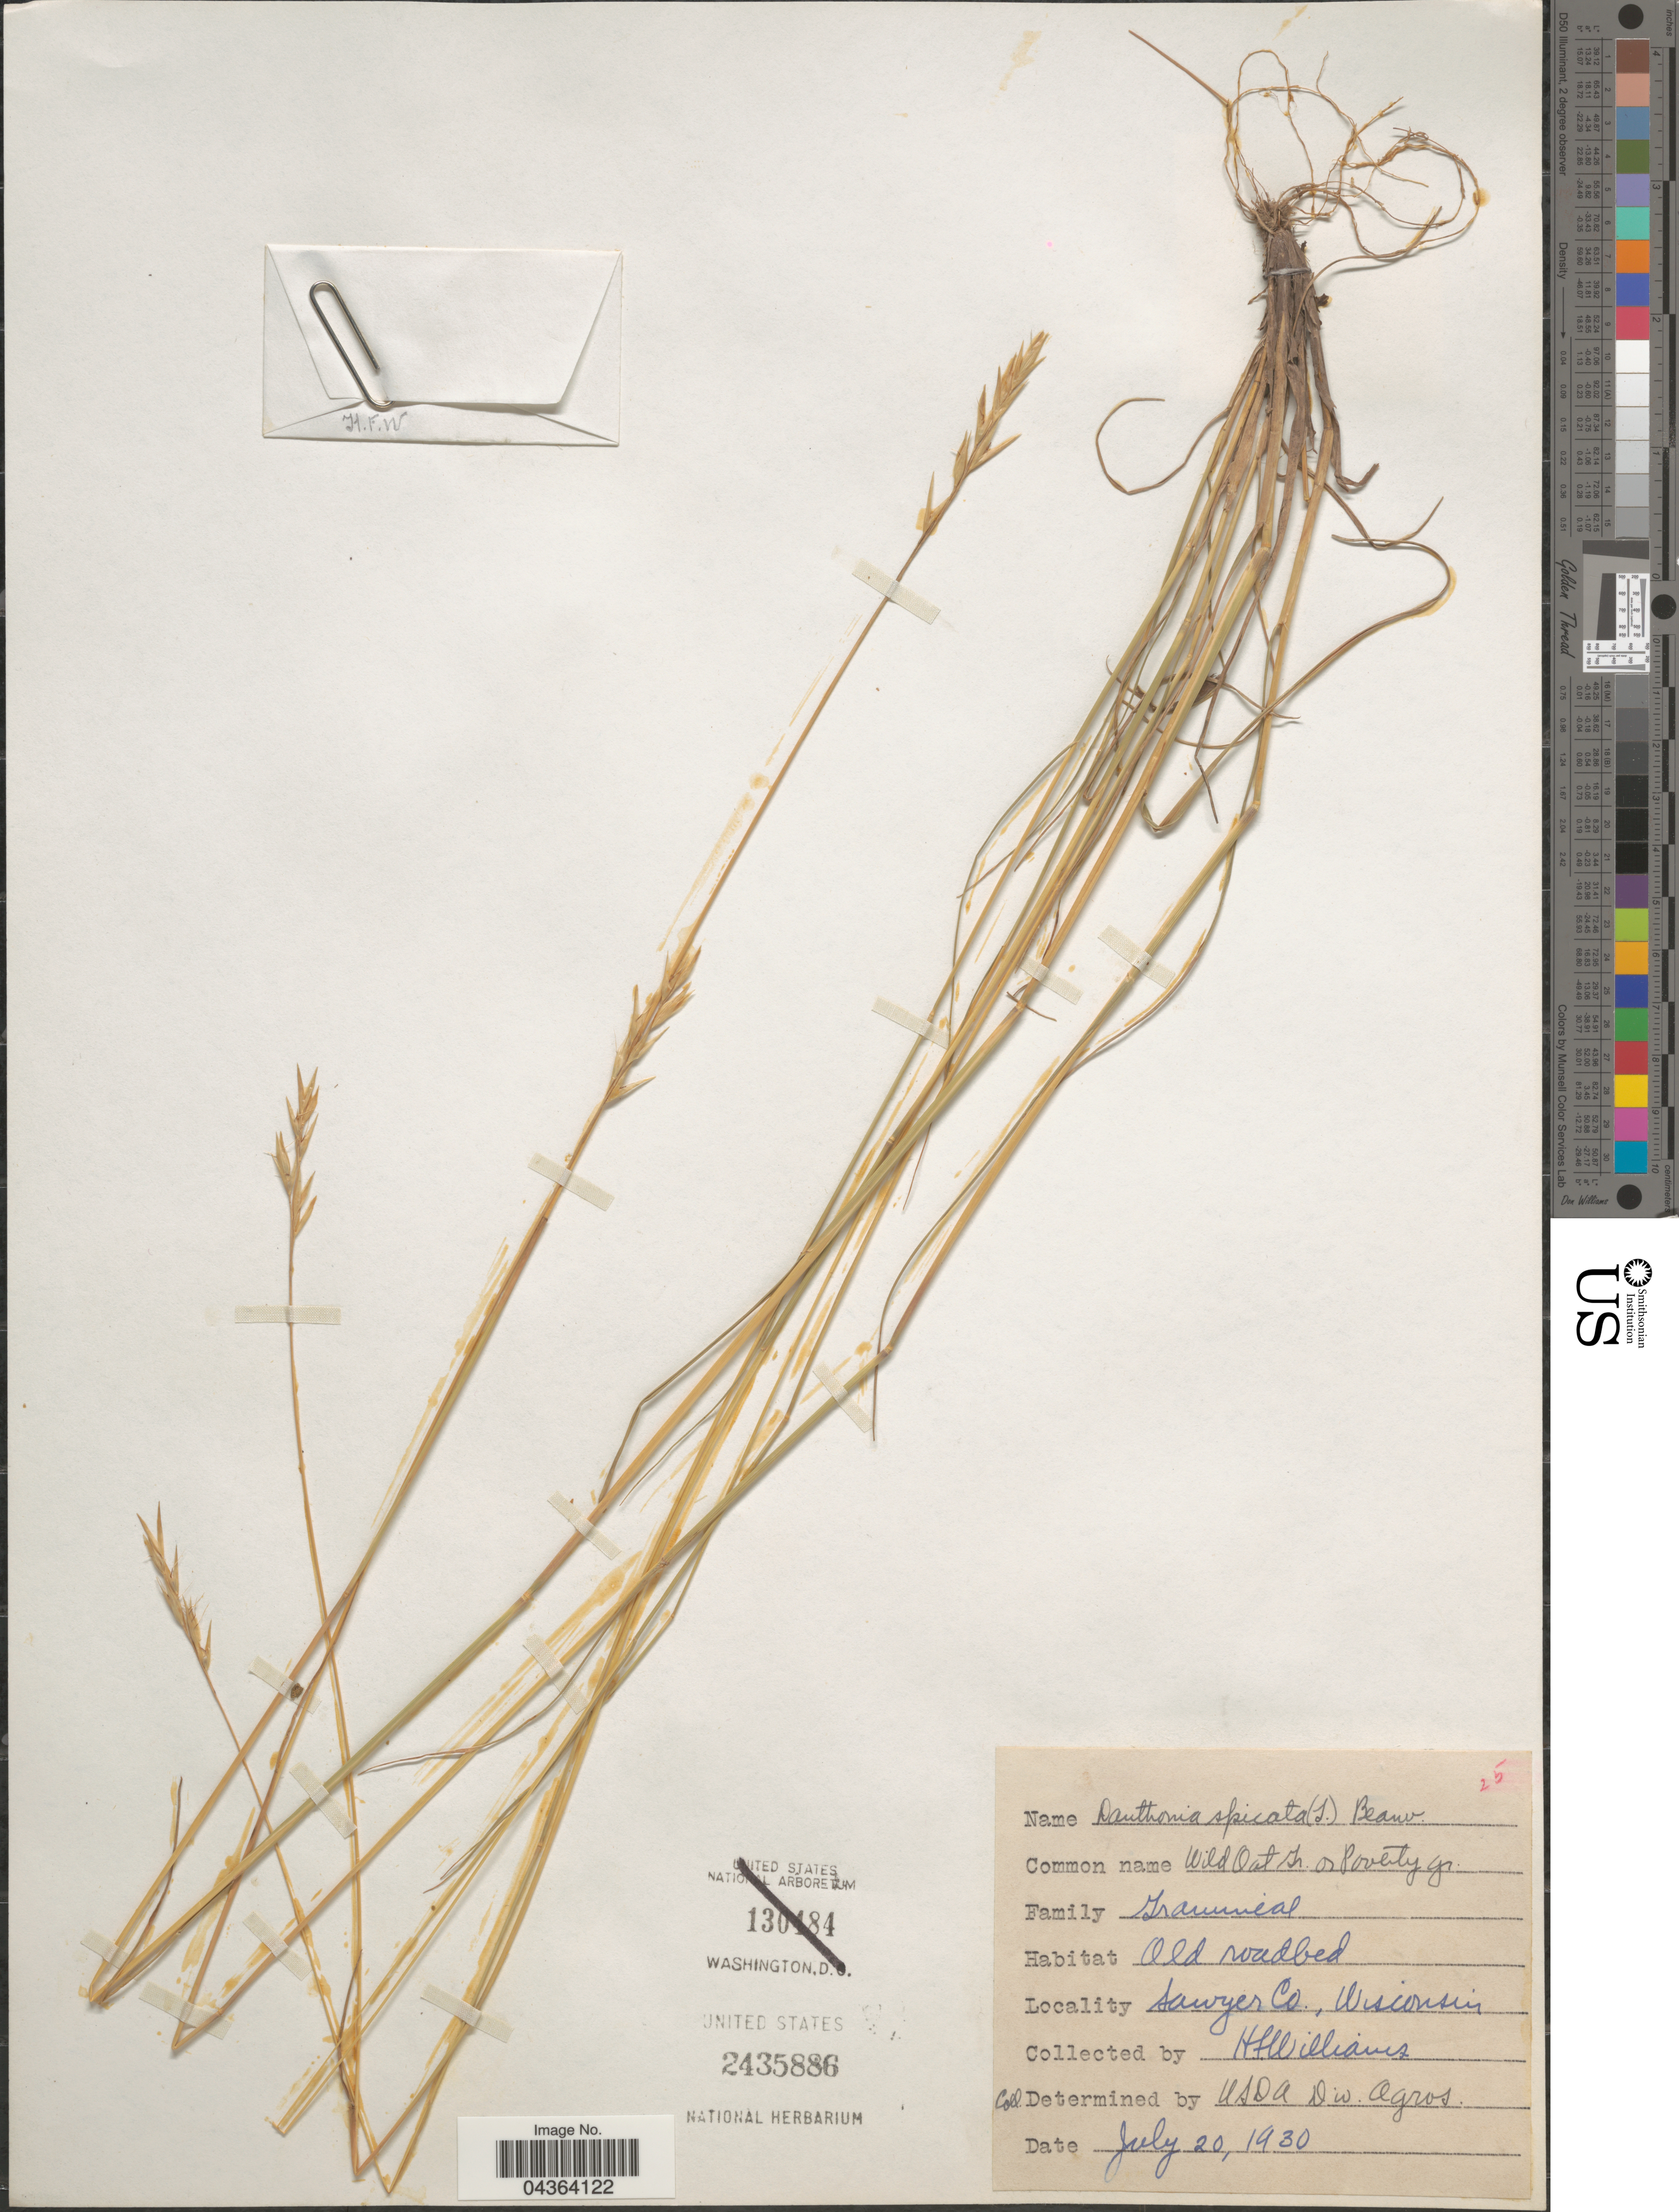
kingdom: Plantae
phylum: Tracheophyta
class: Liliopsida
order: Poales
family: Poaceae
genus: Danthonia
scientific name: Danthonia spicata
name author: (L.) P. Beauv. ex Roem. & Schult.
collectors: H. Williams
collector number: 25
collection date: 1930-07-20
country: United States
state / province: Wisconsin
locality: Sawyer Co.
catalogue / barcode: US 2435886